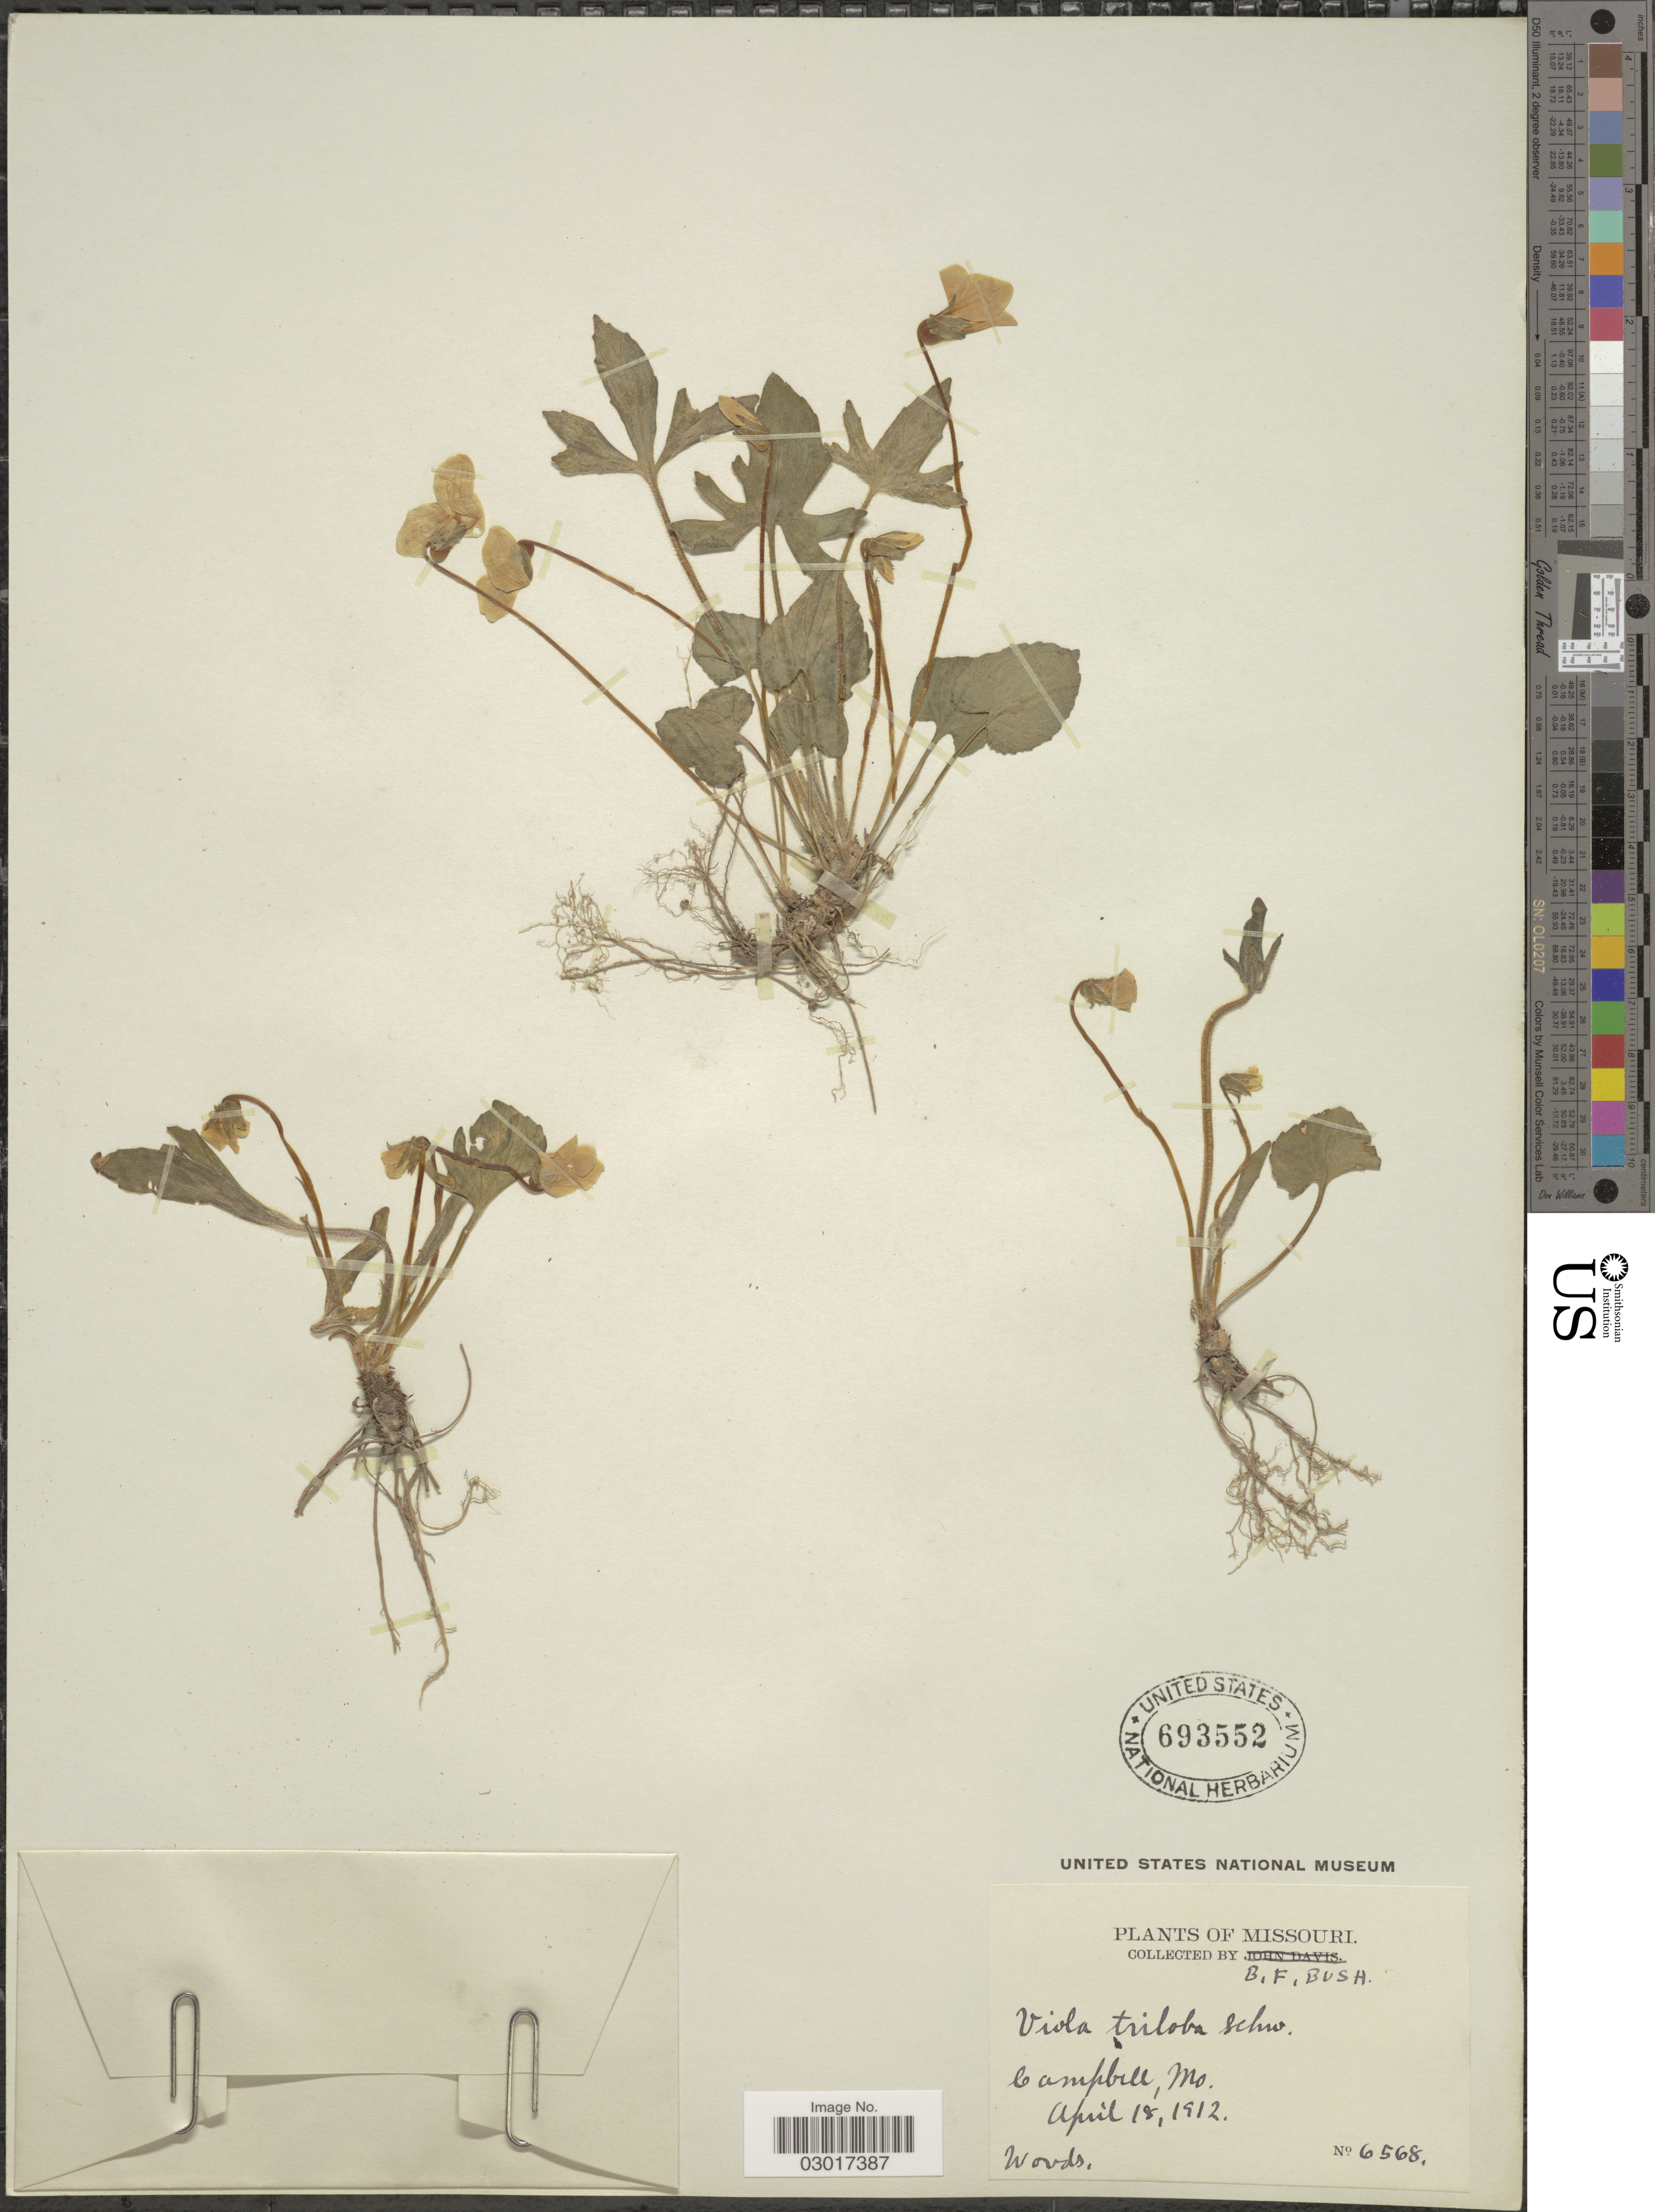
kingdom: Plantae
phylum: Tracheophyta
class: Magnoliopsida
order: Malpighiales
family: Violaceae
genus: Viola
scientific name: Viola triloba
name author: Schwein.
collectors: B. F. Bush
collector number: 6568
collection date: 1915-04-18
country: United States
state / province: Missouri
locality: Campbell.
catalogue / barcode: US 693552